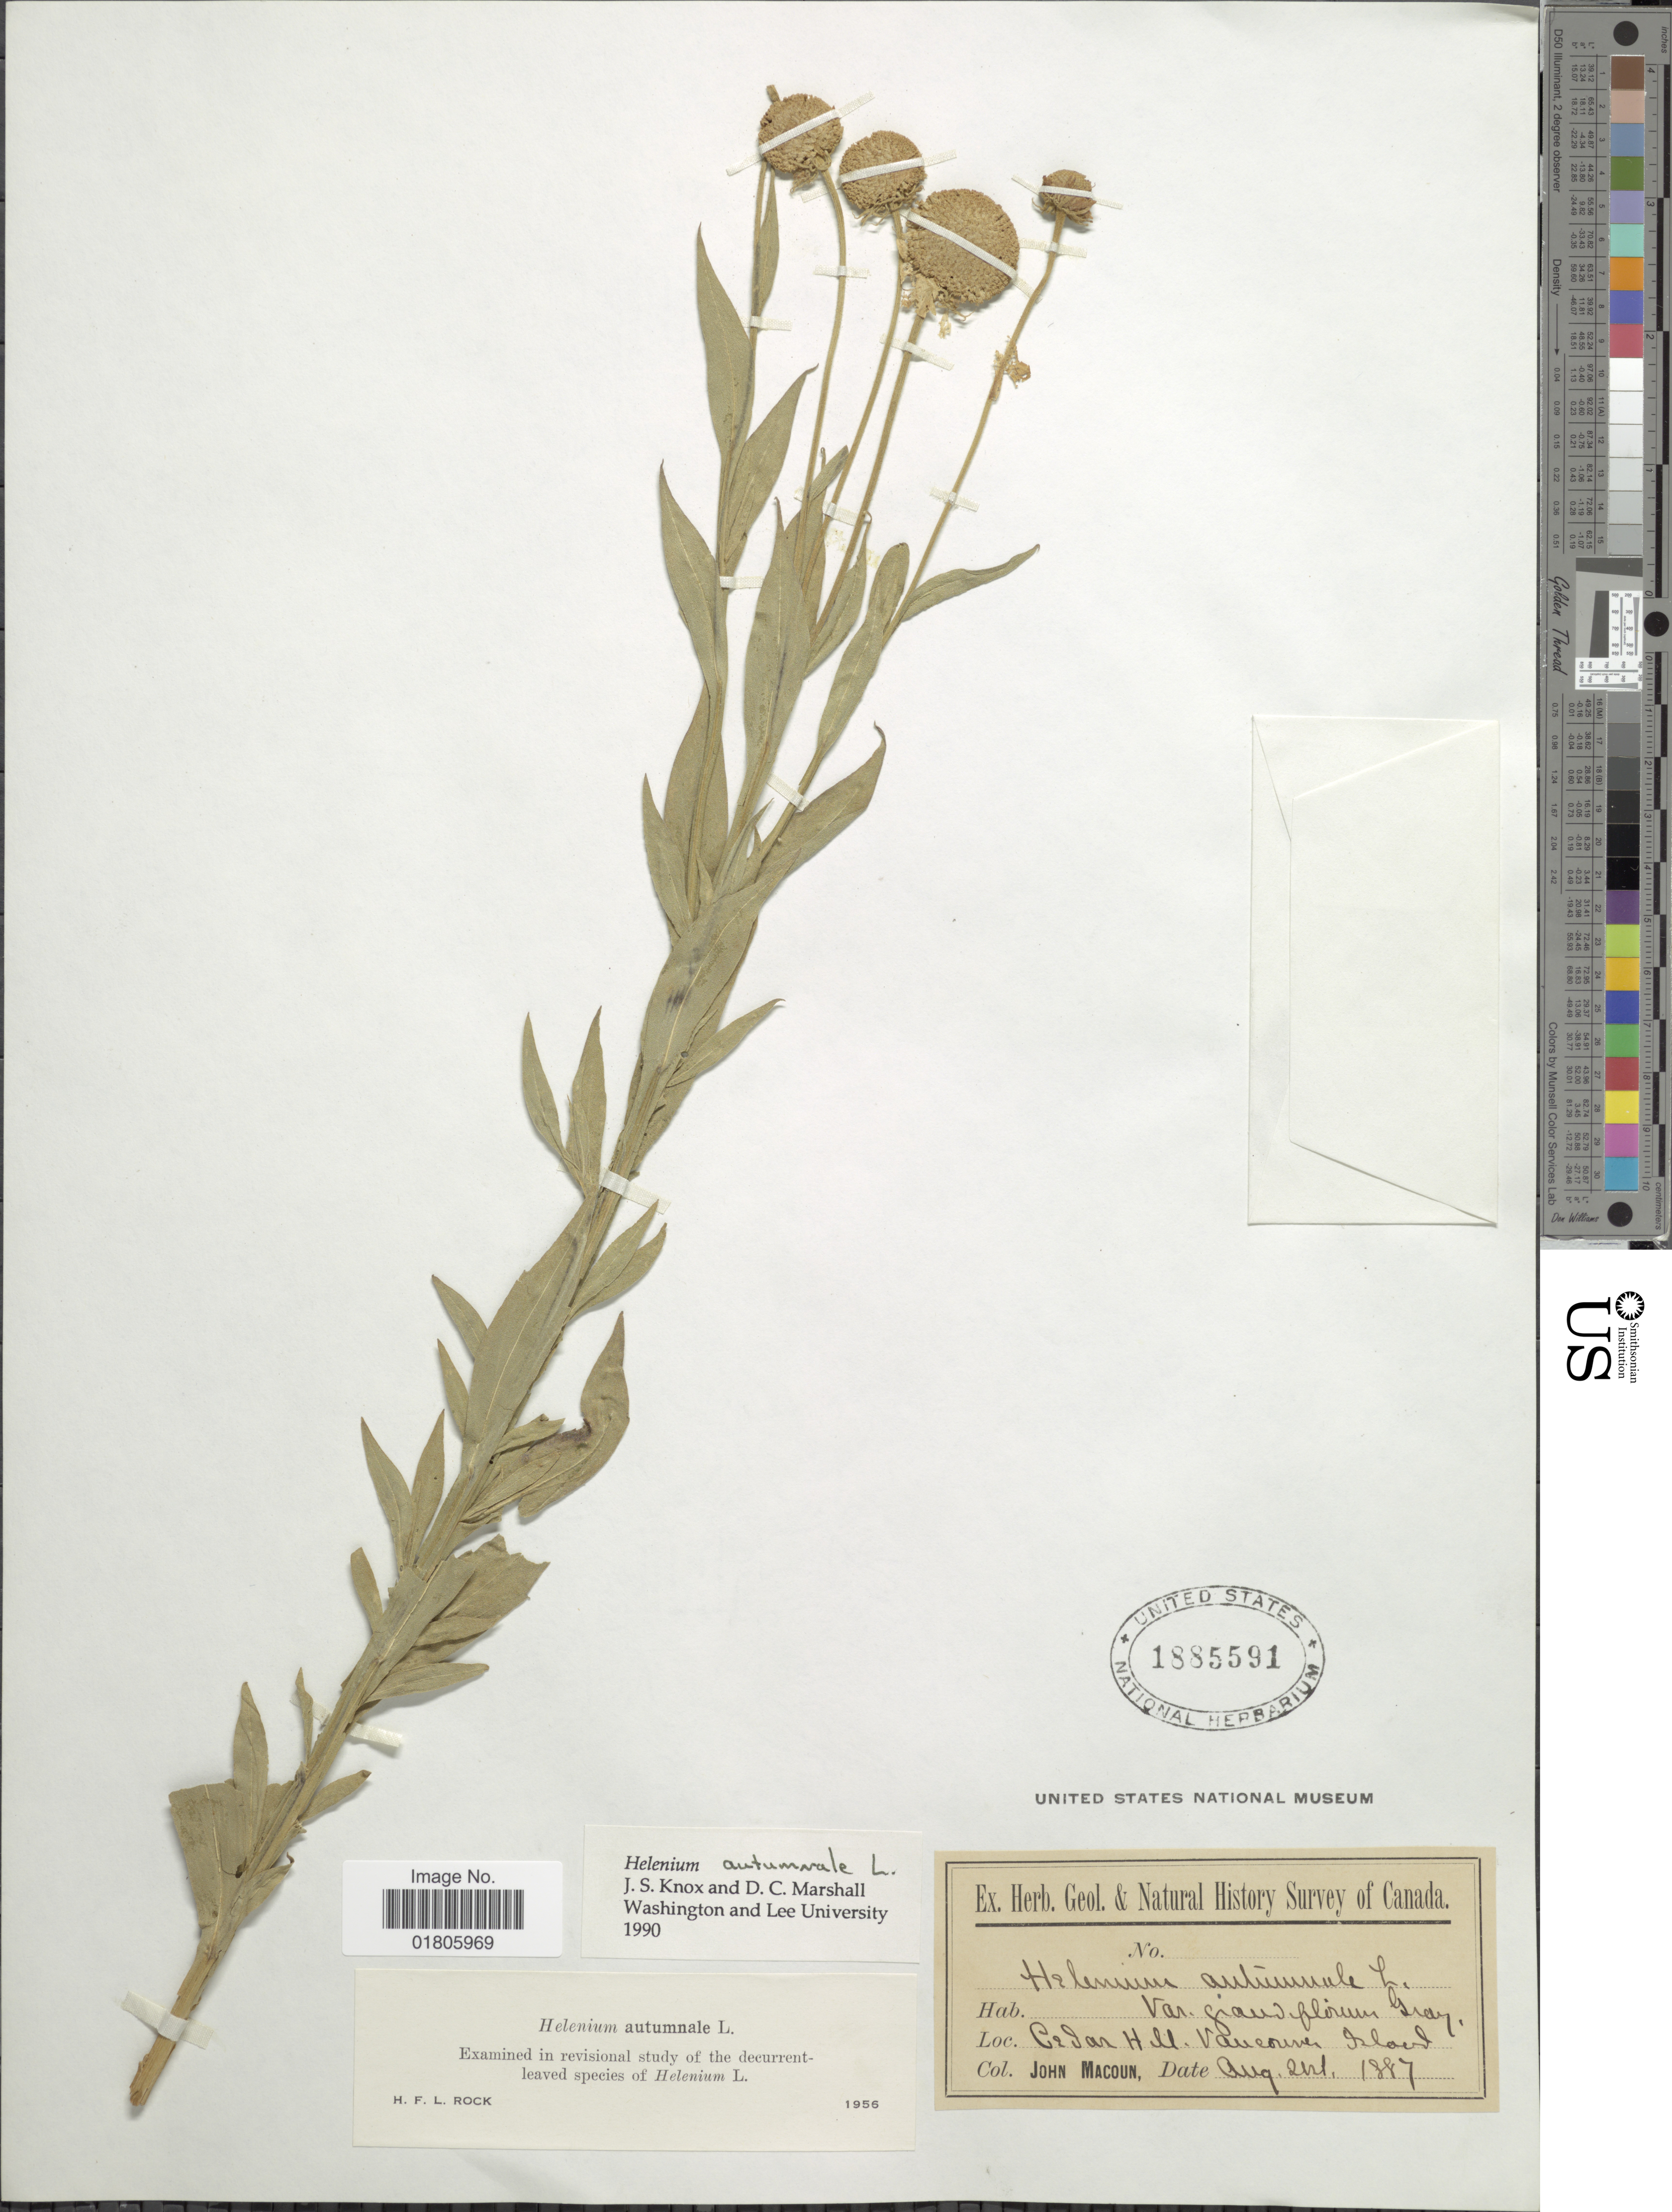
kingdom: Plantae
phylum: Tracheophyta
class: Magnoliopsida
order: Asterales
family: Asteraceae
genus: Helenium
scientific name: Helenium autumnale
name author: L.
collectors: J. Macoun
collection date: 1887-08-02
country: Canada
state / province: British Columbia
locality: Cedar Hill, Vancouver Island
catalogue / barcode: US 1885591